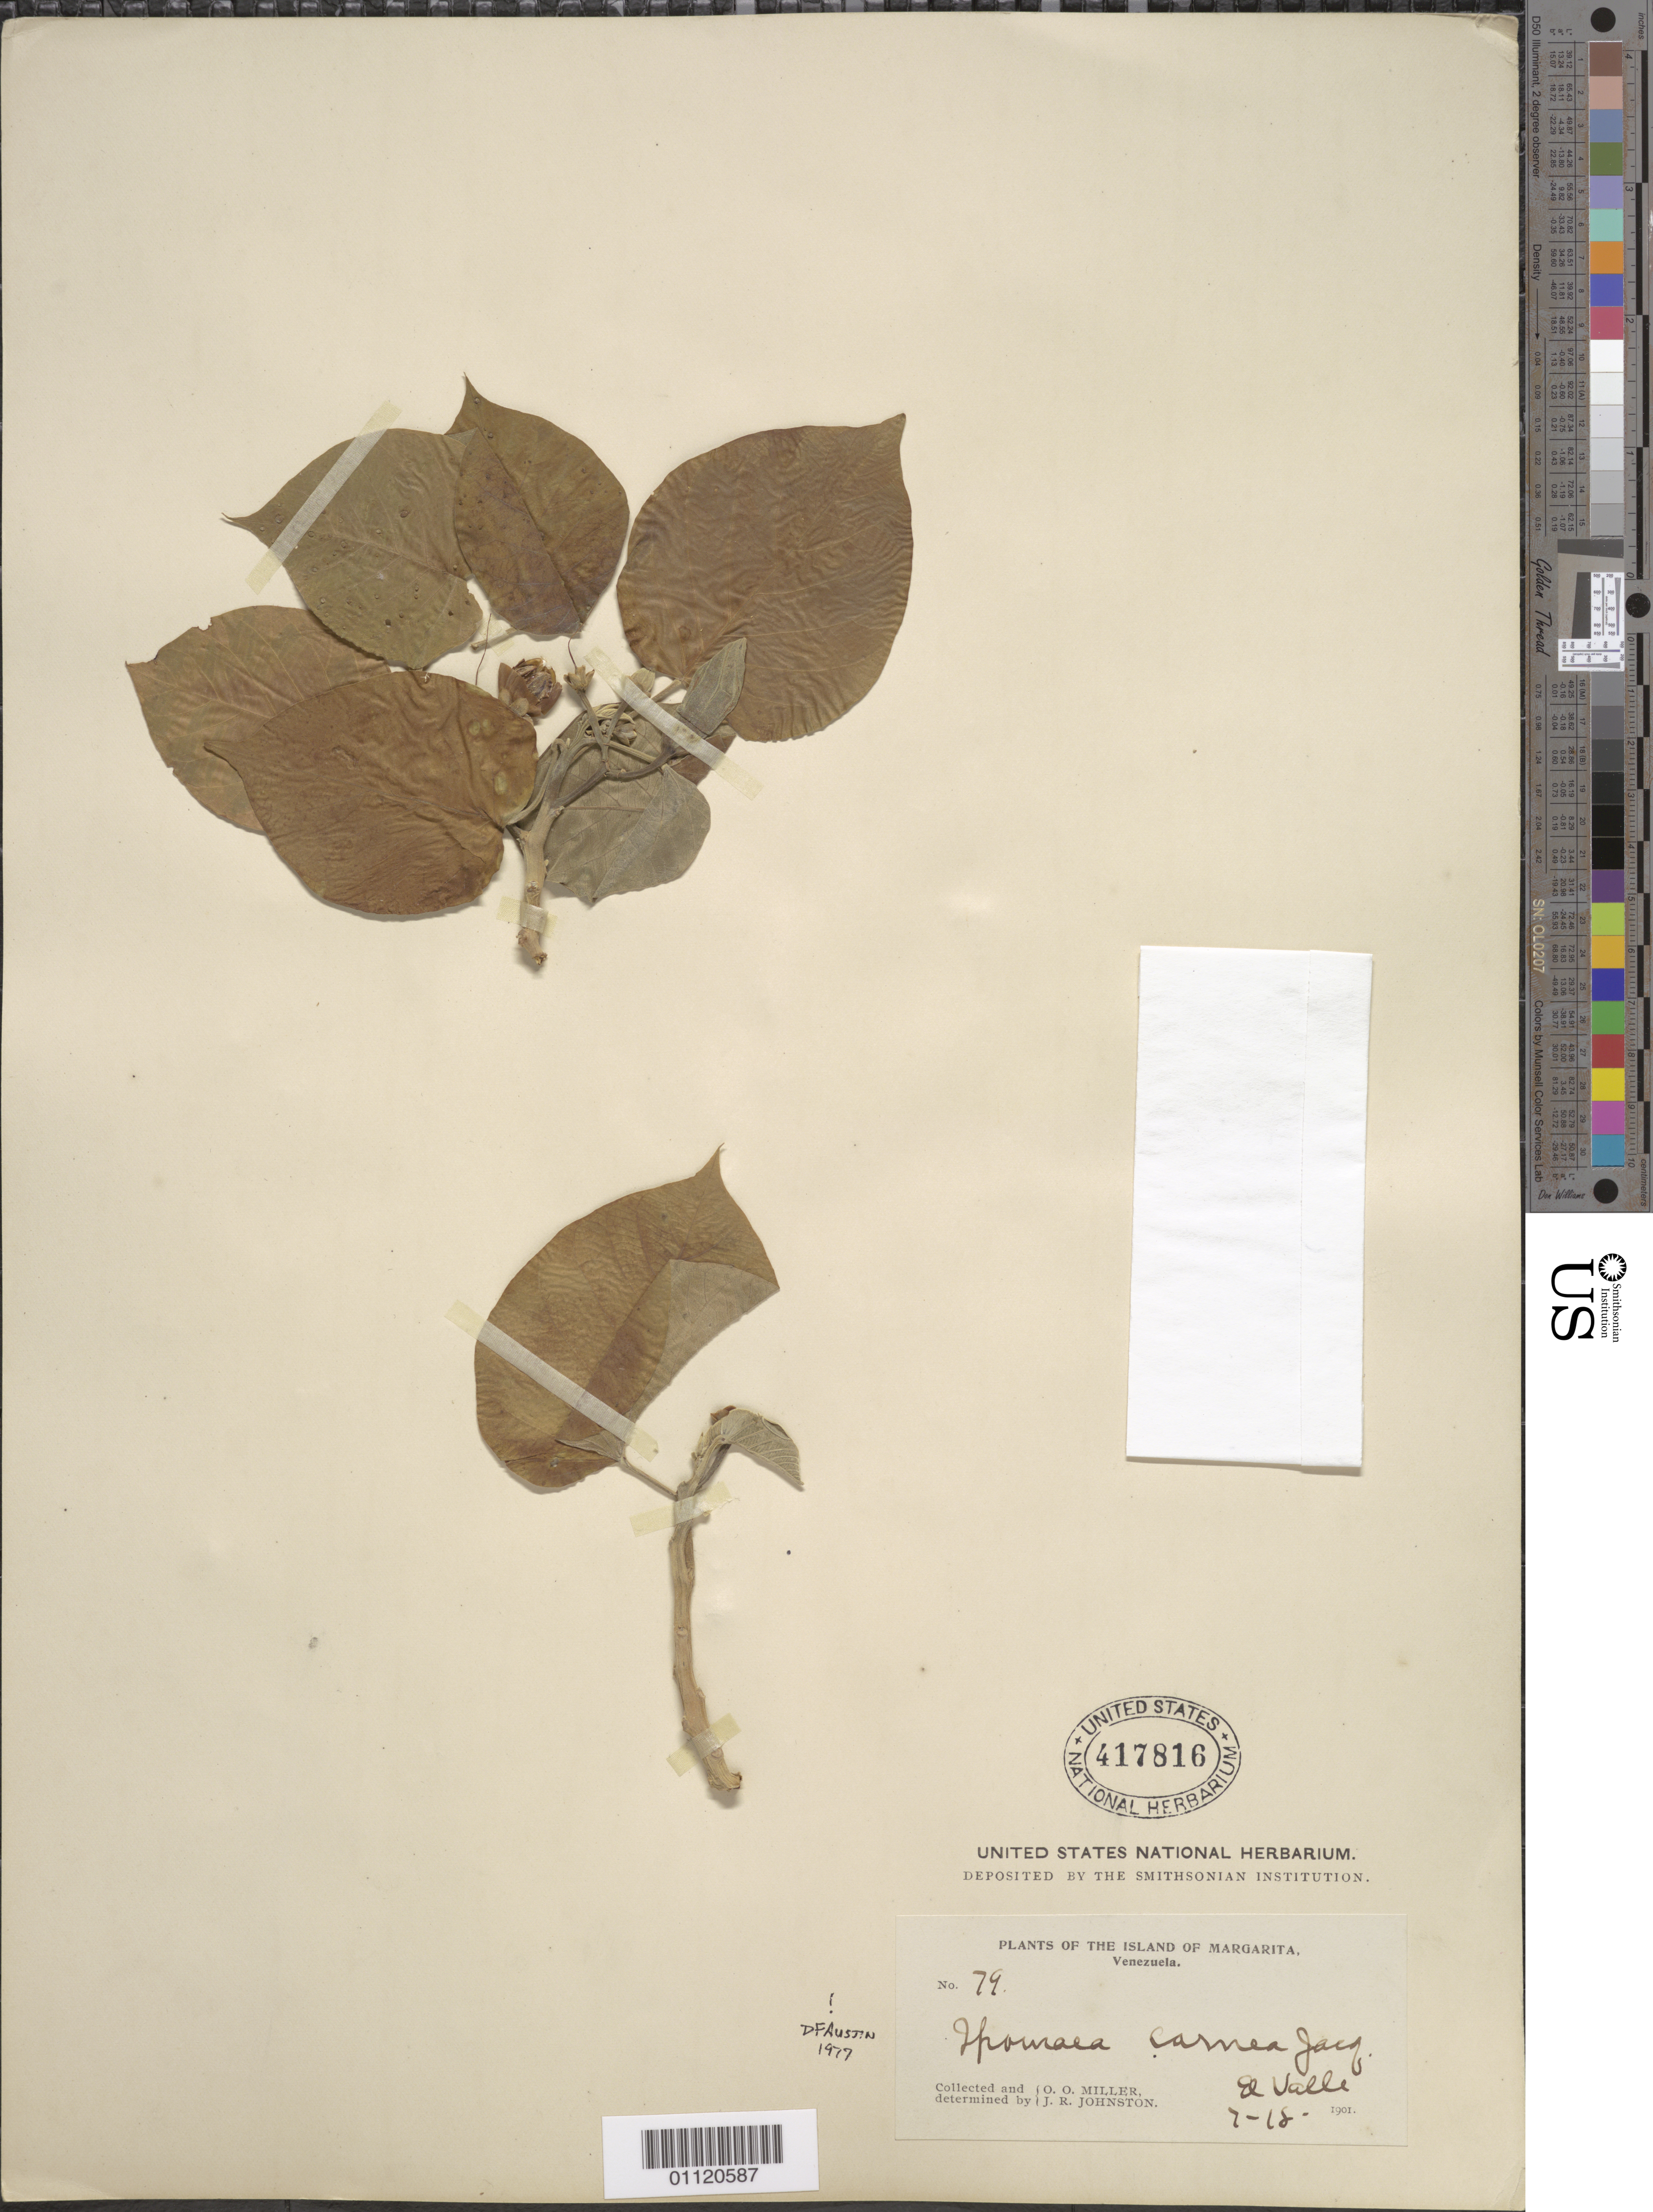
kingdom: Plantae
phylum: Tracheophyta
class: Magnoliopsida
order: Solanales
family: Convolvulaceae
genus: Ipomoea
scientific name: Ipomoea carnea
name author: Jacq.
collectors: O. O. Miller & J. Johnston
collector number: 79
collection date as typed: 18 Jul 1901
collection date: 1901-07-18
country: Venezuela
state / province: Nueva Esparta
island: Margarita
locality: El Valle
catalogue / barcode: US 417816